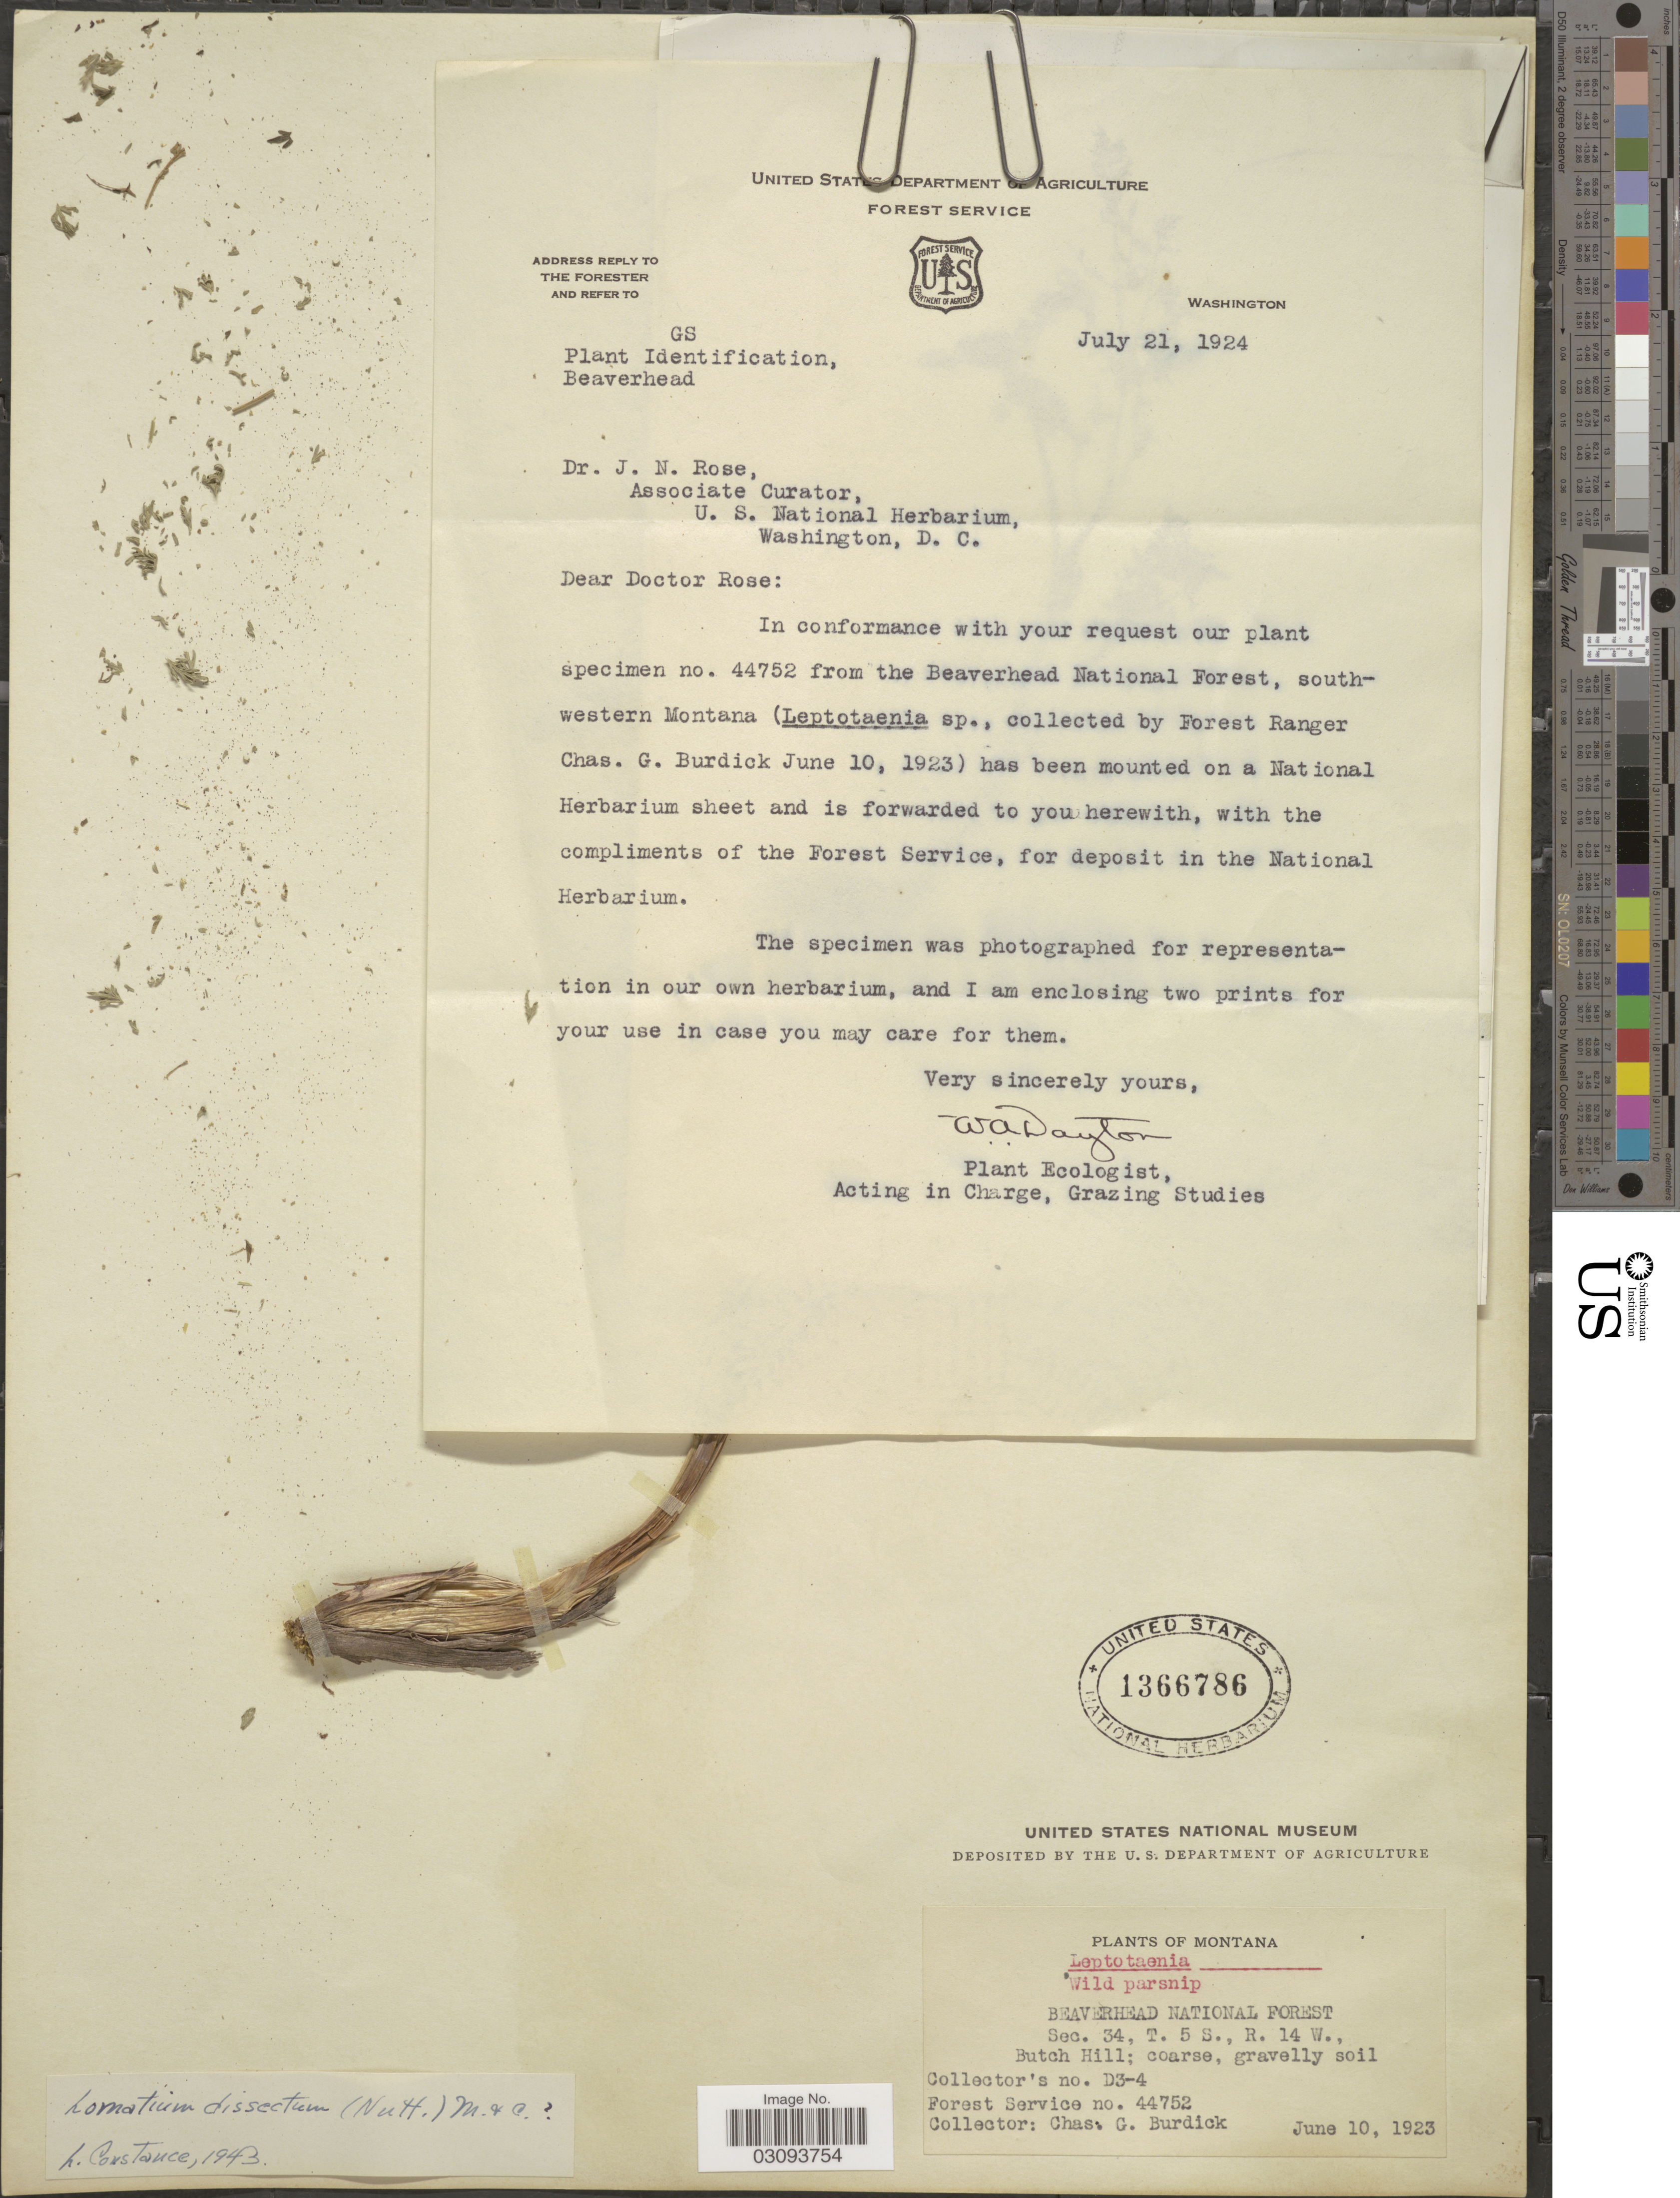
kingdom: Plantae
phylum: Tracheophyta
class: Magnoliopsida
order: Apiales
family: Apiaceae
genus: Lomatium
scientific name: Lomatium dissectum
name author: (Nutt.) Mathias & Constance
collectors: C. Burdick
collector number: D3-4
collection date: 1923-06-10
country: United States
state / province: Montana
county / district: Beaverhead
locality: Beaverhead National Forest Sec. 34, T. 5 S., R. 14 W., Butch Hill.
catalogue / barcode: US 1366786